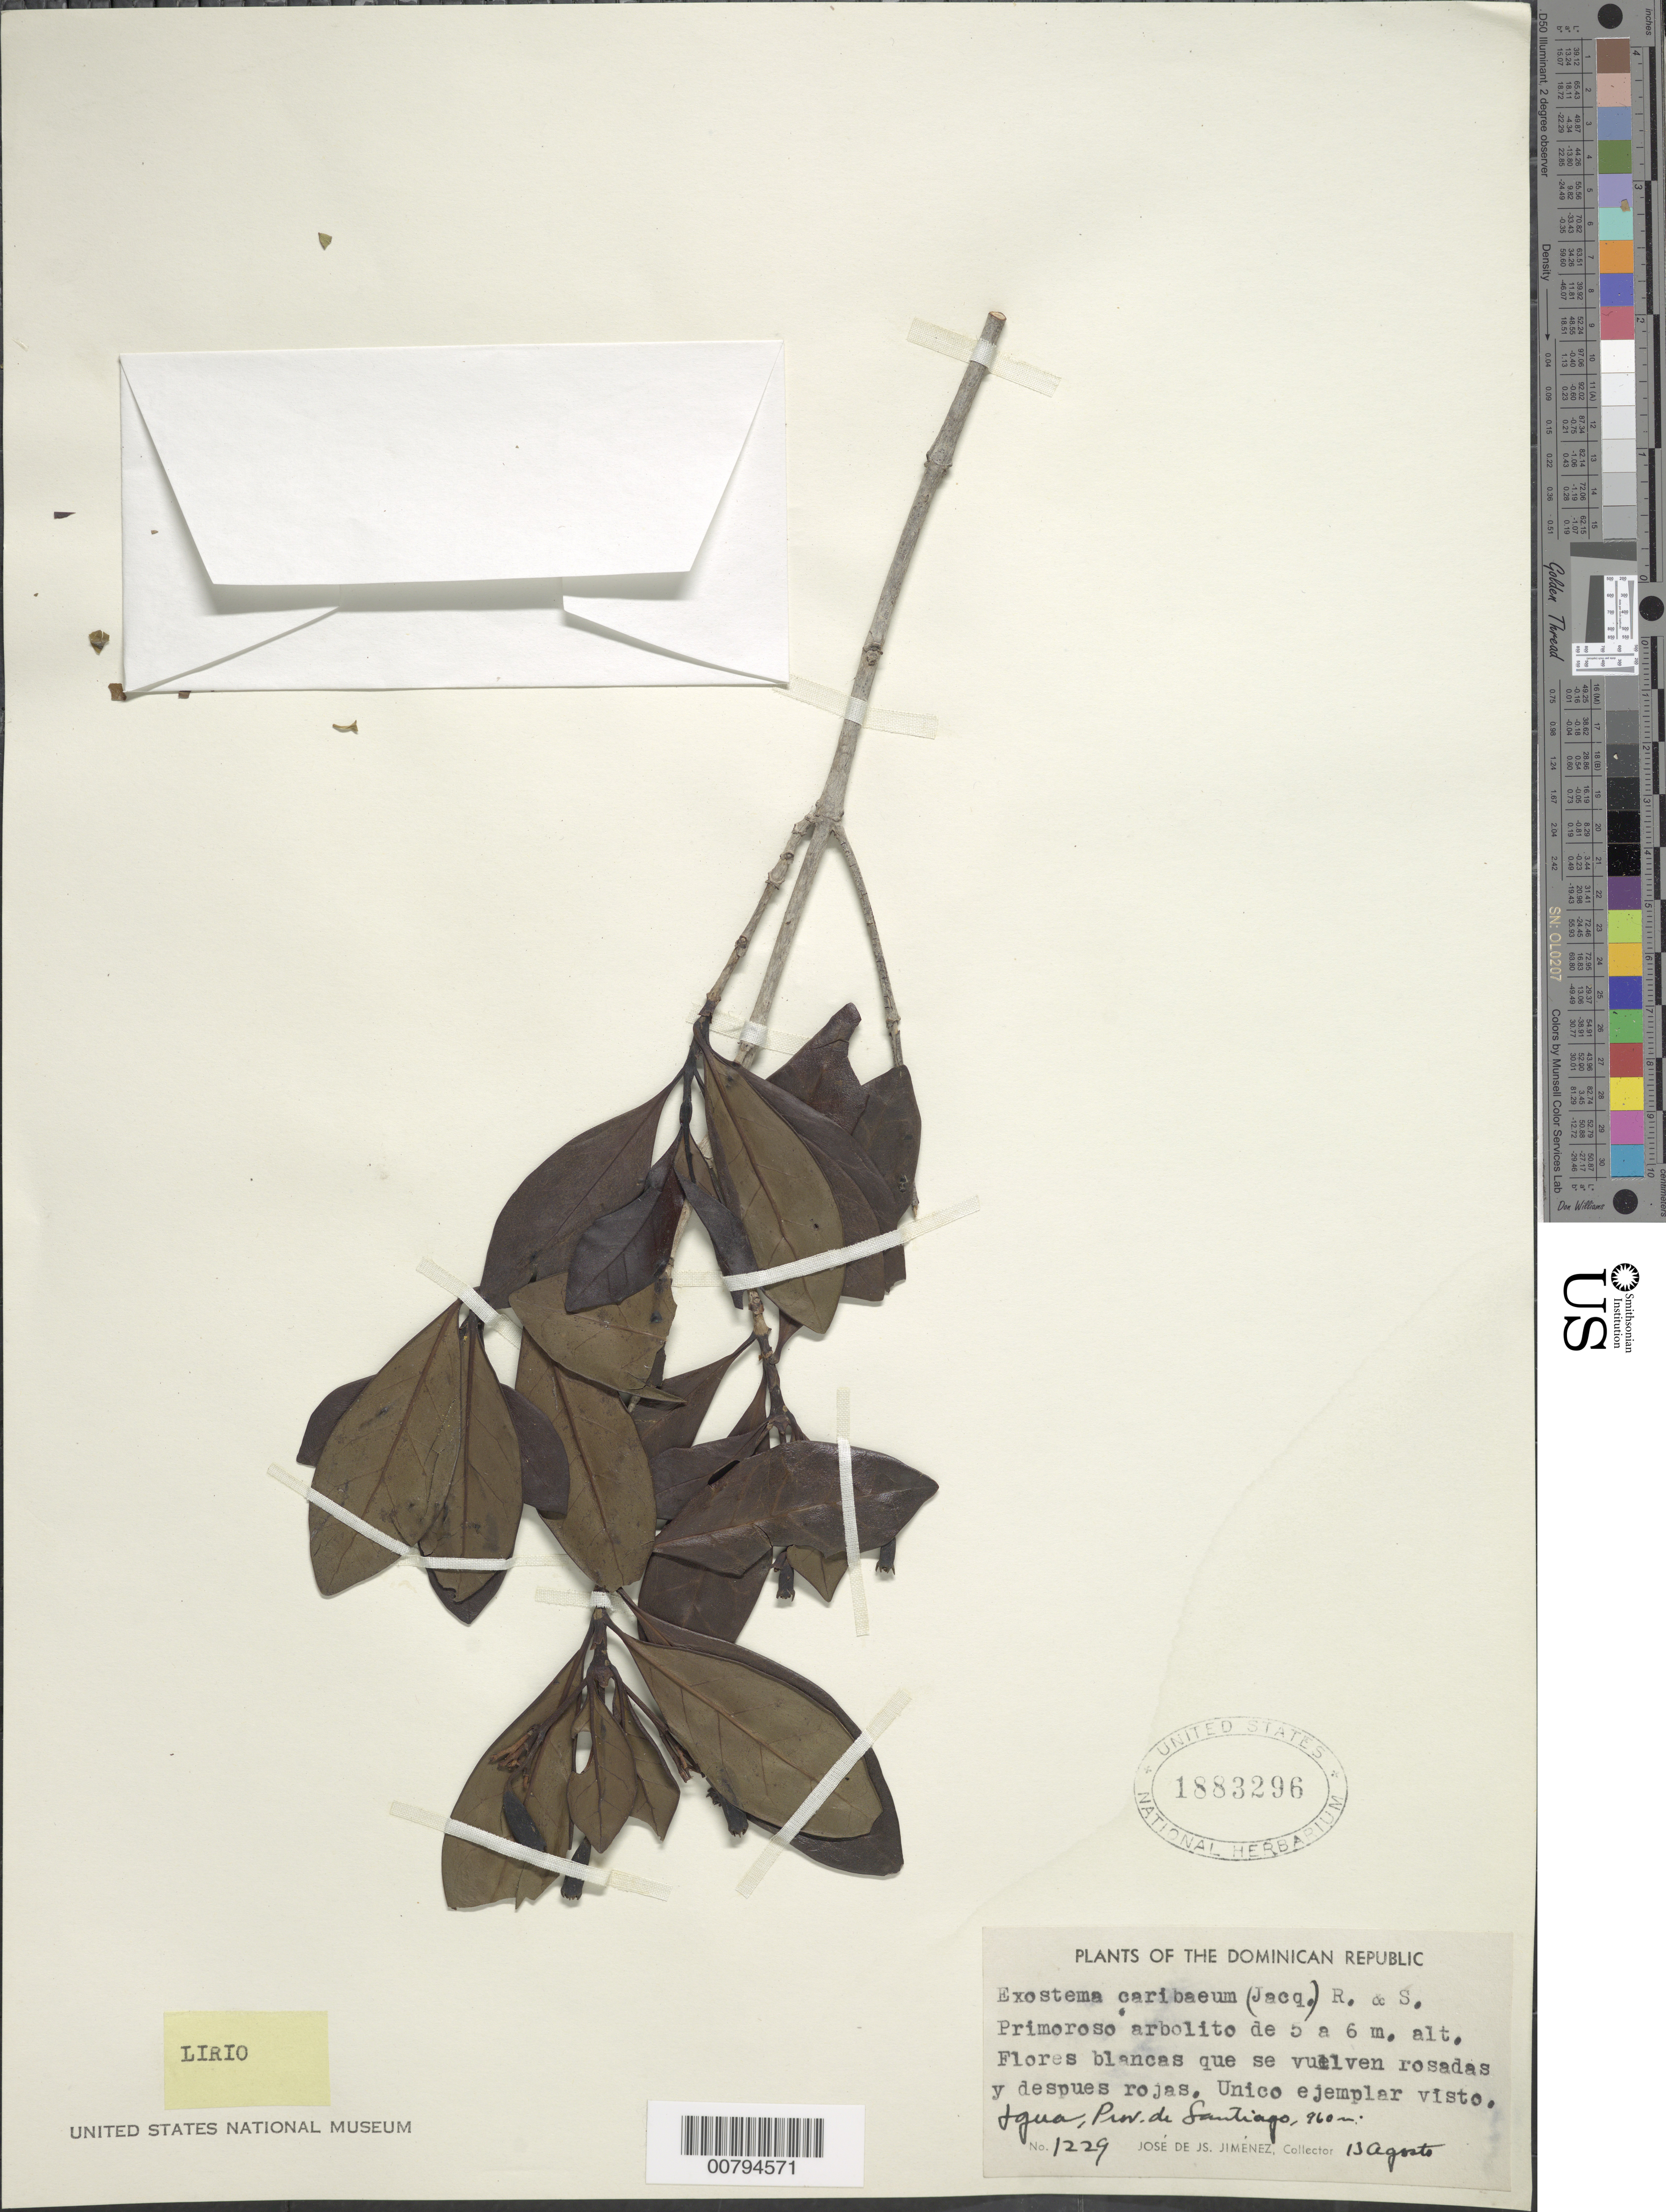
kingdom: Plantae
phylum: Tracheophyta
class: Magnoliopsida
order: Gentianales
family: Rubiaceae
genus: Exostema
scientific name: Exostema caribaeum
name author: (Jacq.) Roem. & Schult.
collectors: J. J. Jiménez Almonte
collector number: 1229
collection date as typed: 13 Aug 1946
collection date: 1946-08-13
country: Dominican Republic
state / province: Santiago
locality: Igua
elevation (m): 960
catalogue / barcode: US 1883296